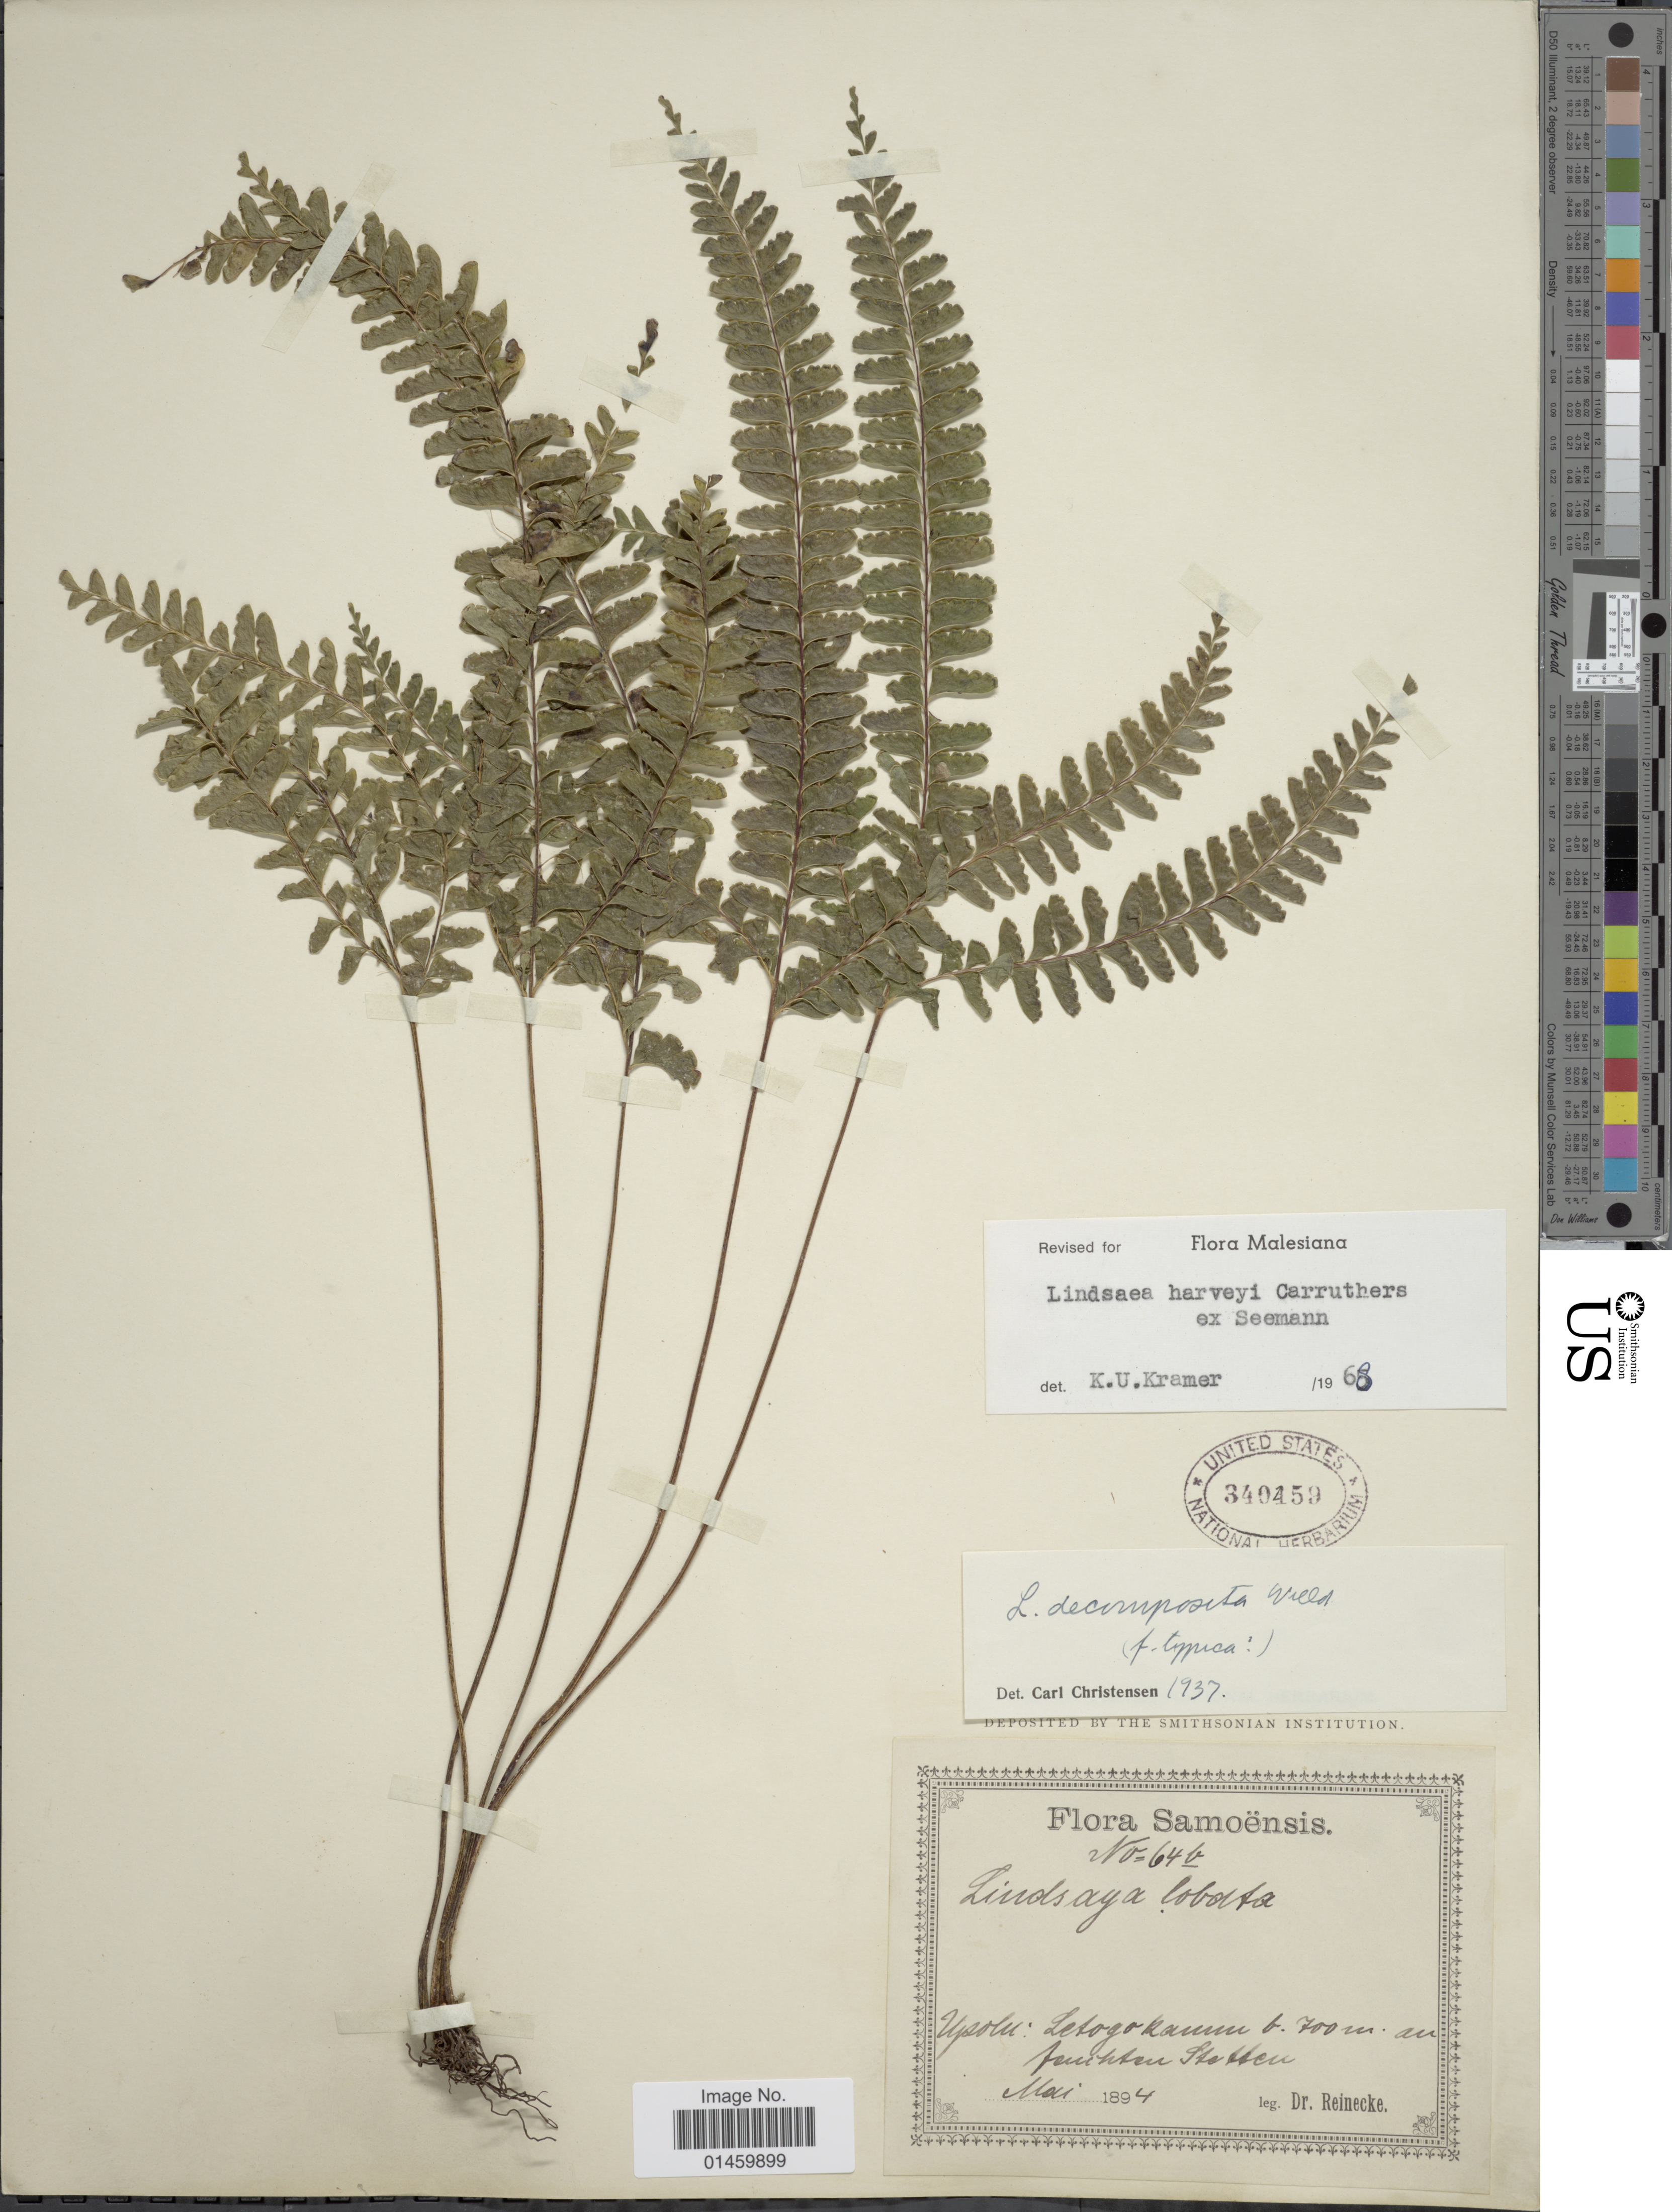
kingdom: Plantae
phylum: Tracheophyta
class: Polypodiopsida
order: Polypodiales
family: Lindsaeaceae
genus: Lindsaea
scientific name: Lindsaea harveyi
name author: Carruth. ex Seem.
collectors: -- Reinecke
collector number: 64b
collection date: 1894-05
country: Samoa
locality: Upolu: Letogokaum. Au Southern Statten. Flora Samoensis. [interpreted]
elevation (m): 700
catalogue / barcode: US 340459